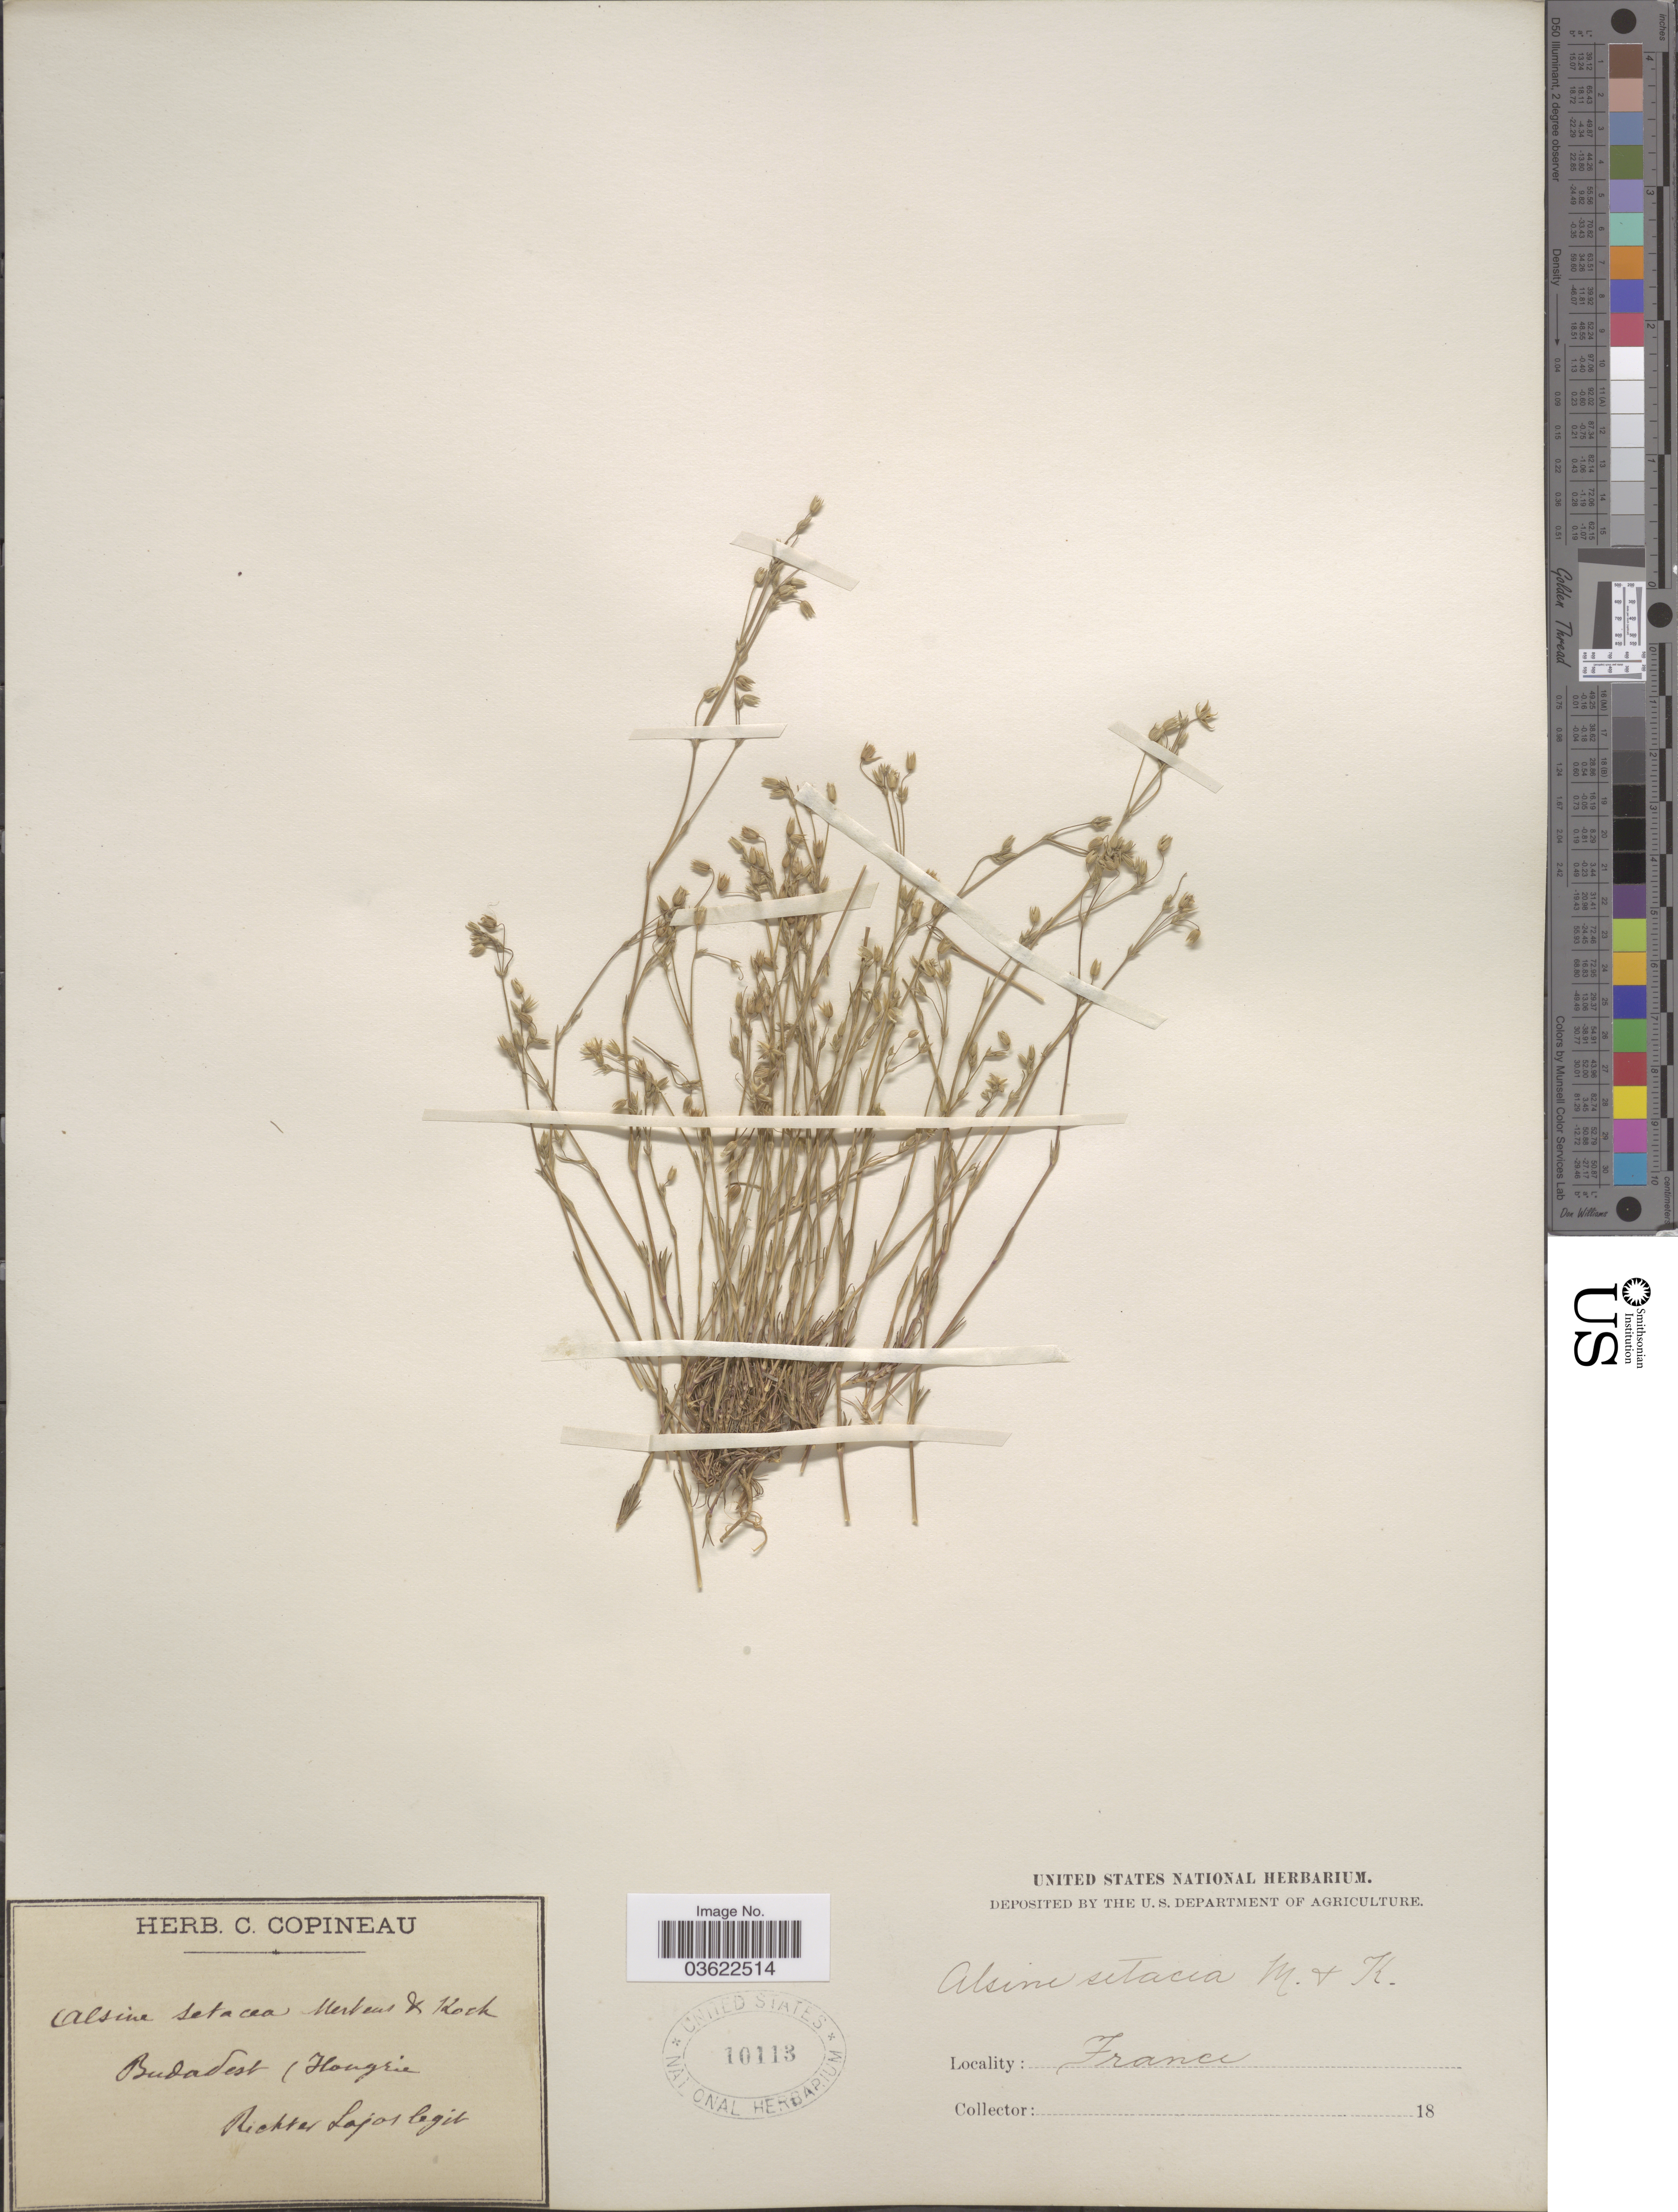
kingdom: Plantae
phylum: Tracheophyta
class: Magnoliopsida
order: Caryophyllales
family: Caryophyllaceae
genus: Arenaria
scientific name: Arenaria setacea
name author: Thuill.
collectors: R. Lajos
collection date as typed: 18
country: Hungary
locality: Budapest (Hongrie). France.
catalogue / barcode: US 10113